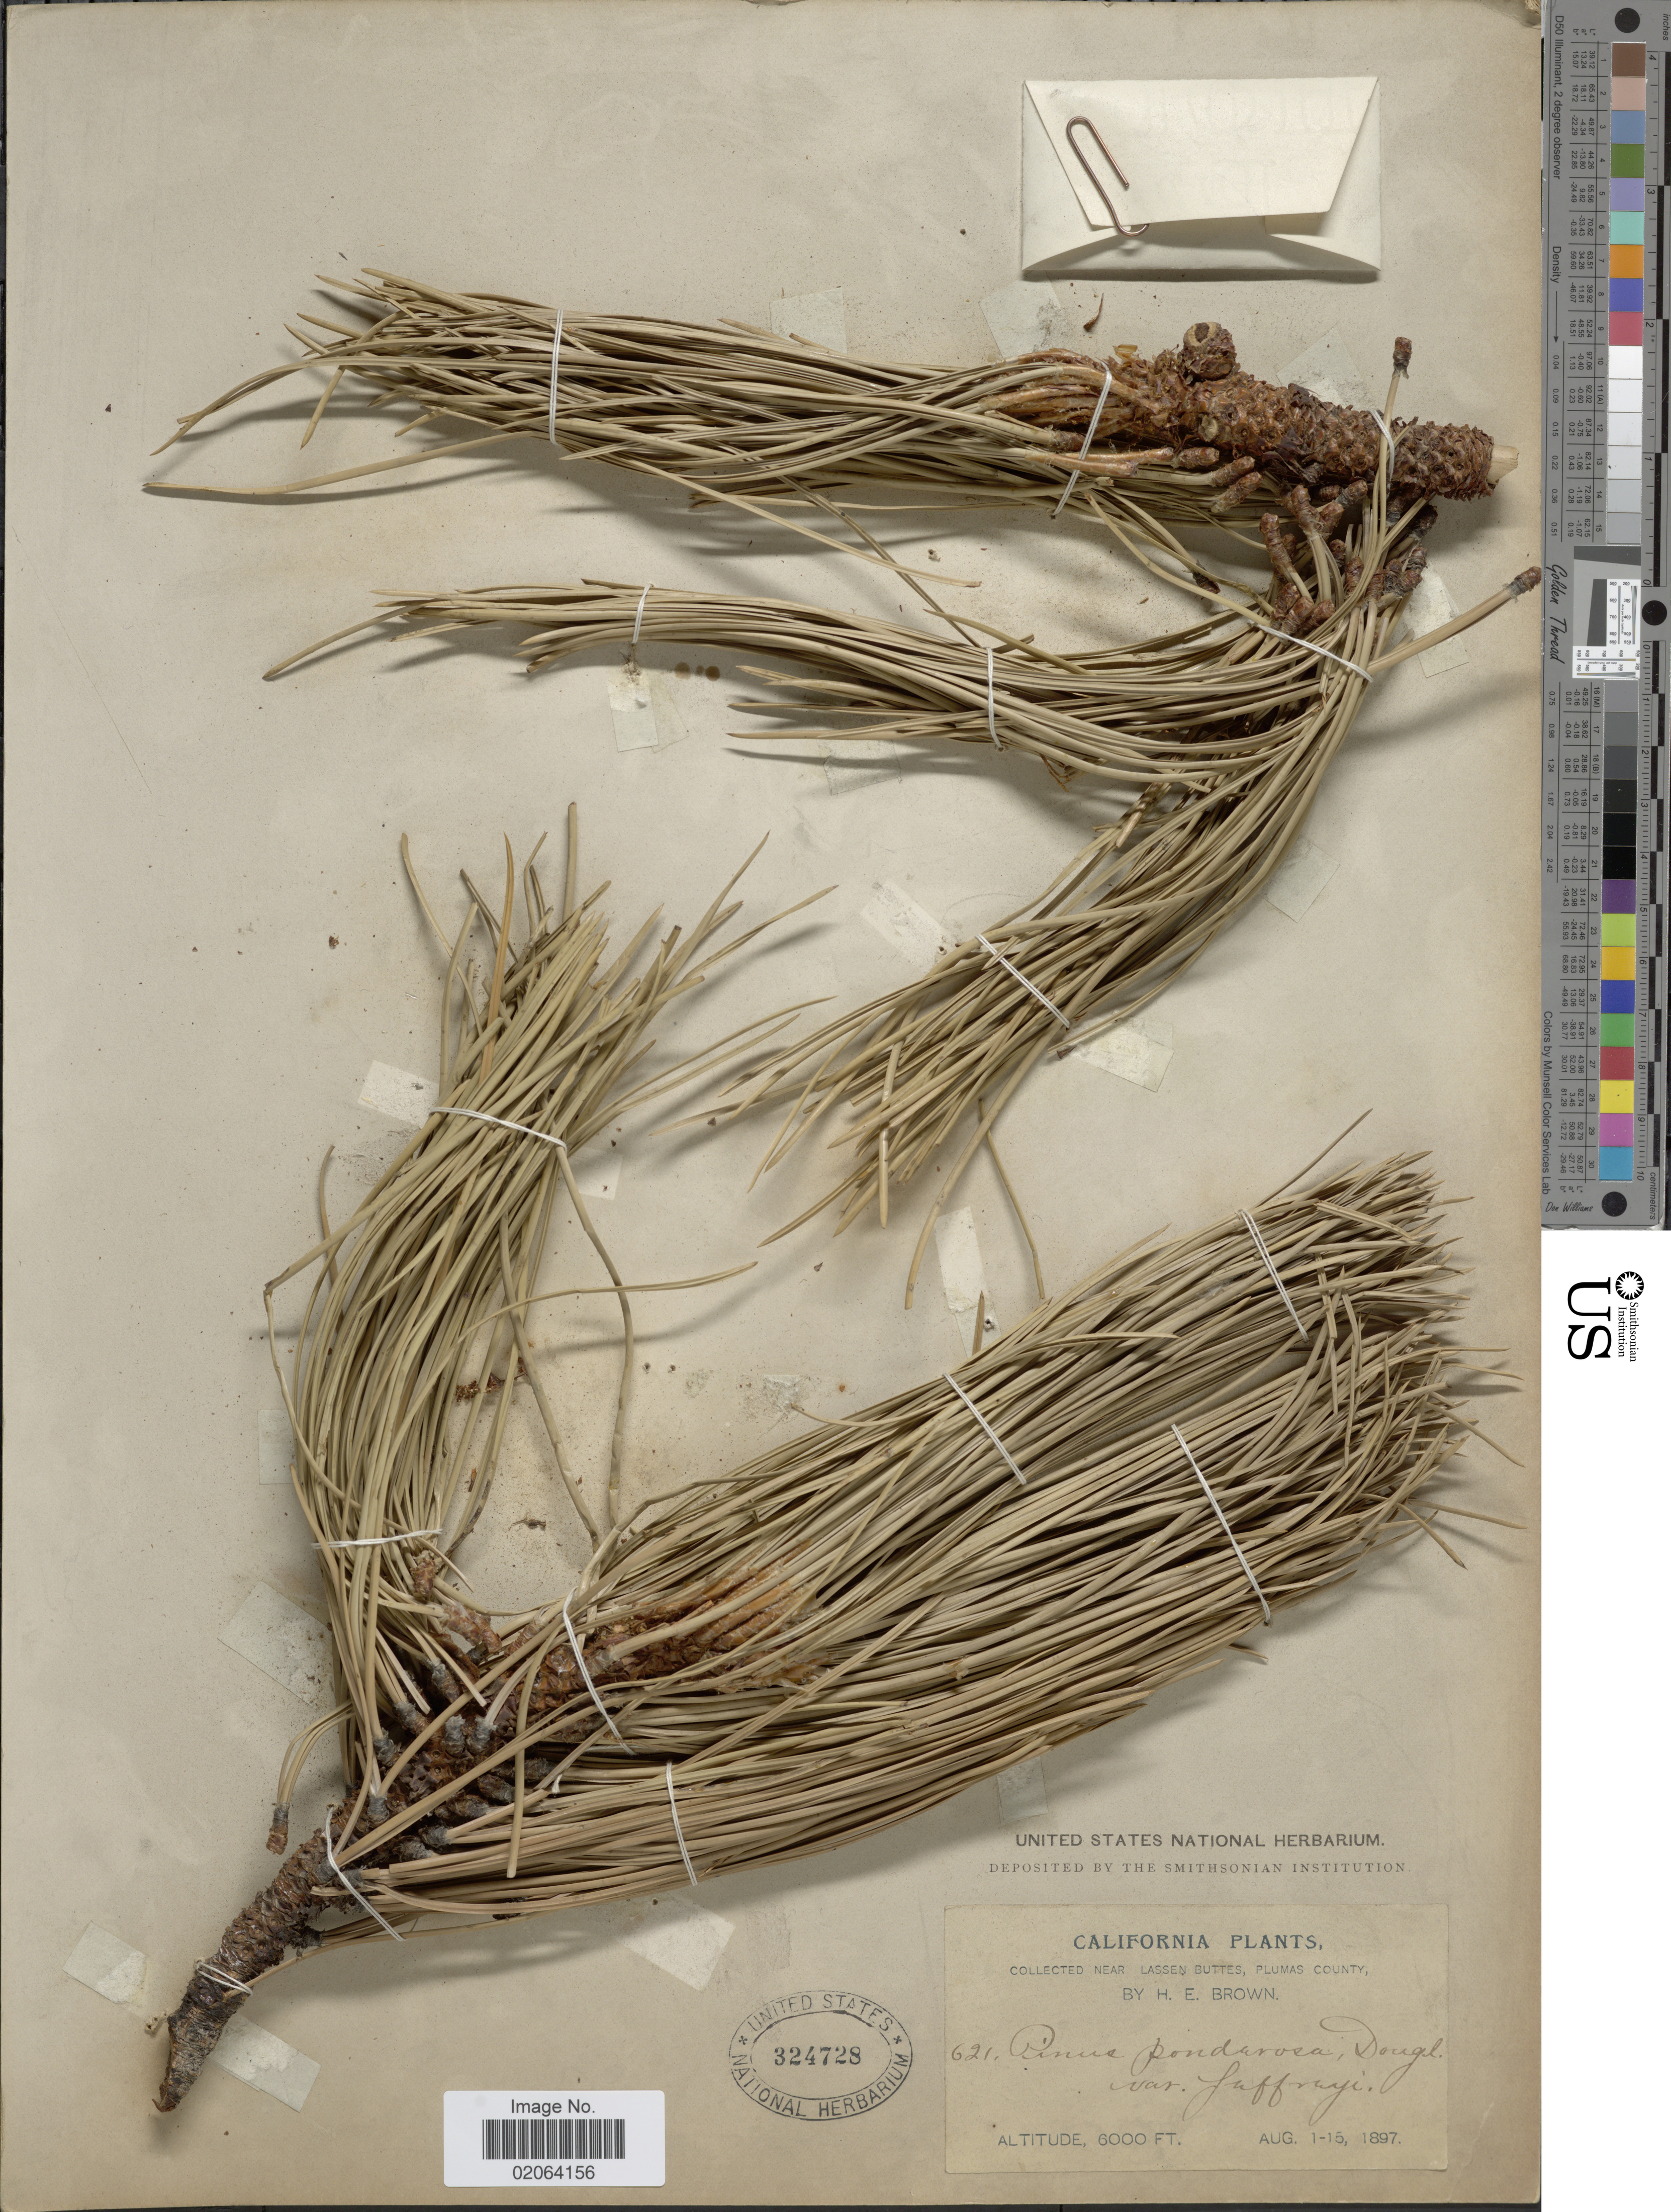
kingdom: Plantae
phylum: Tracheophyta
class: Pinopsida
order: Pinales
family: Pinaceae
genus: Pinus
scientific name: Pinus jeffreyi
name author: Balf.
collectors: H. E. Brown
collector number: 621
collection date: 1897-08-01/1897-08-15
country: United States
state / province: California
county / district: Plumas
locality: Near Lassen Buttes, Plumas County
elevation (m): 1829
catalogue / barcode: US 324728